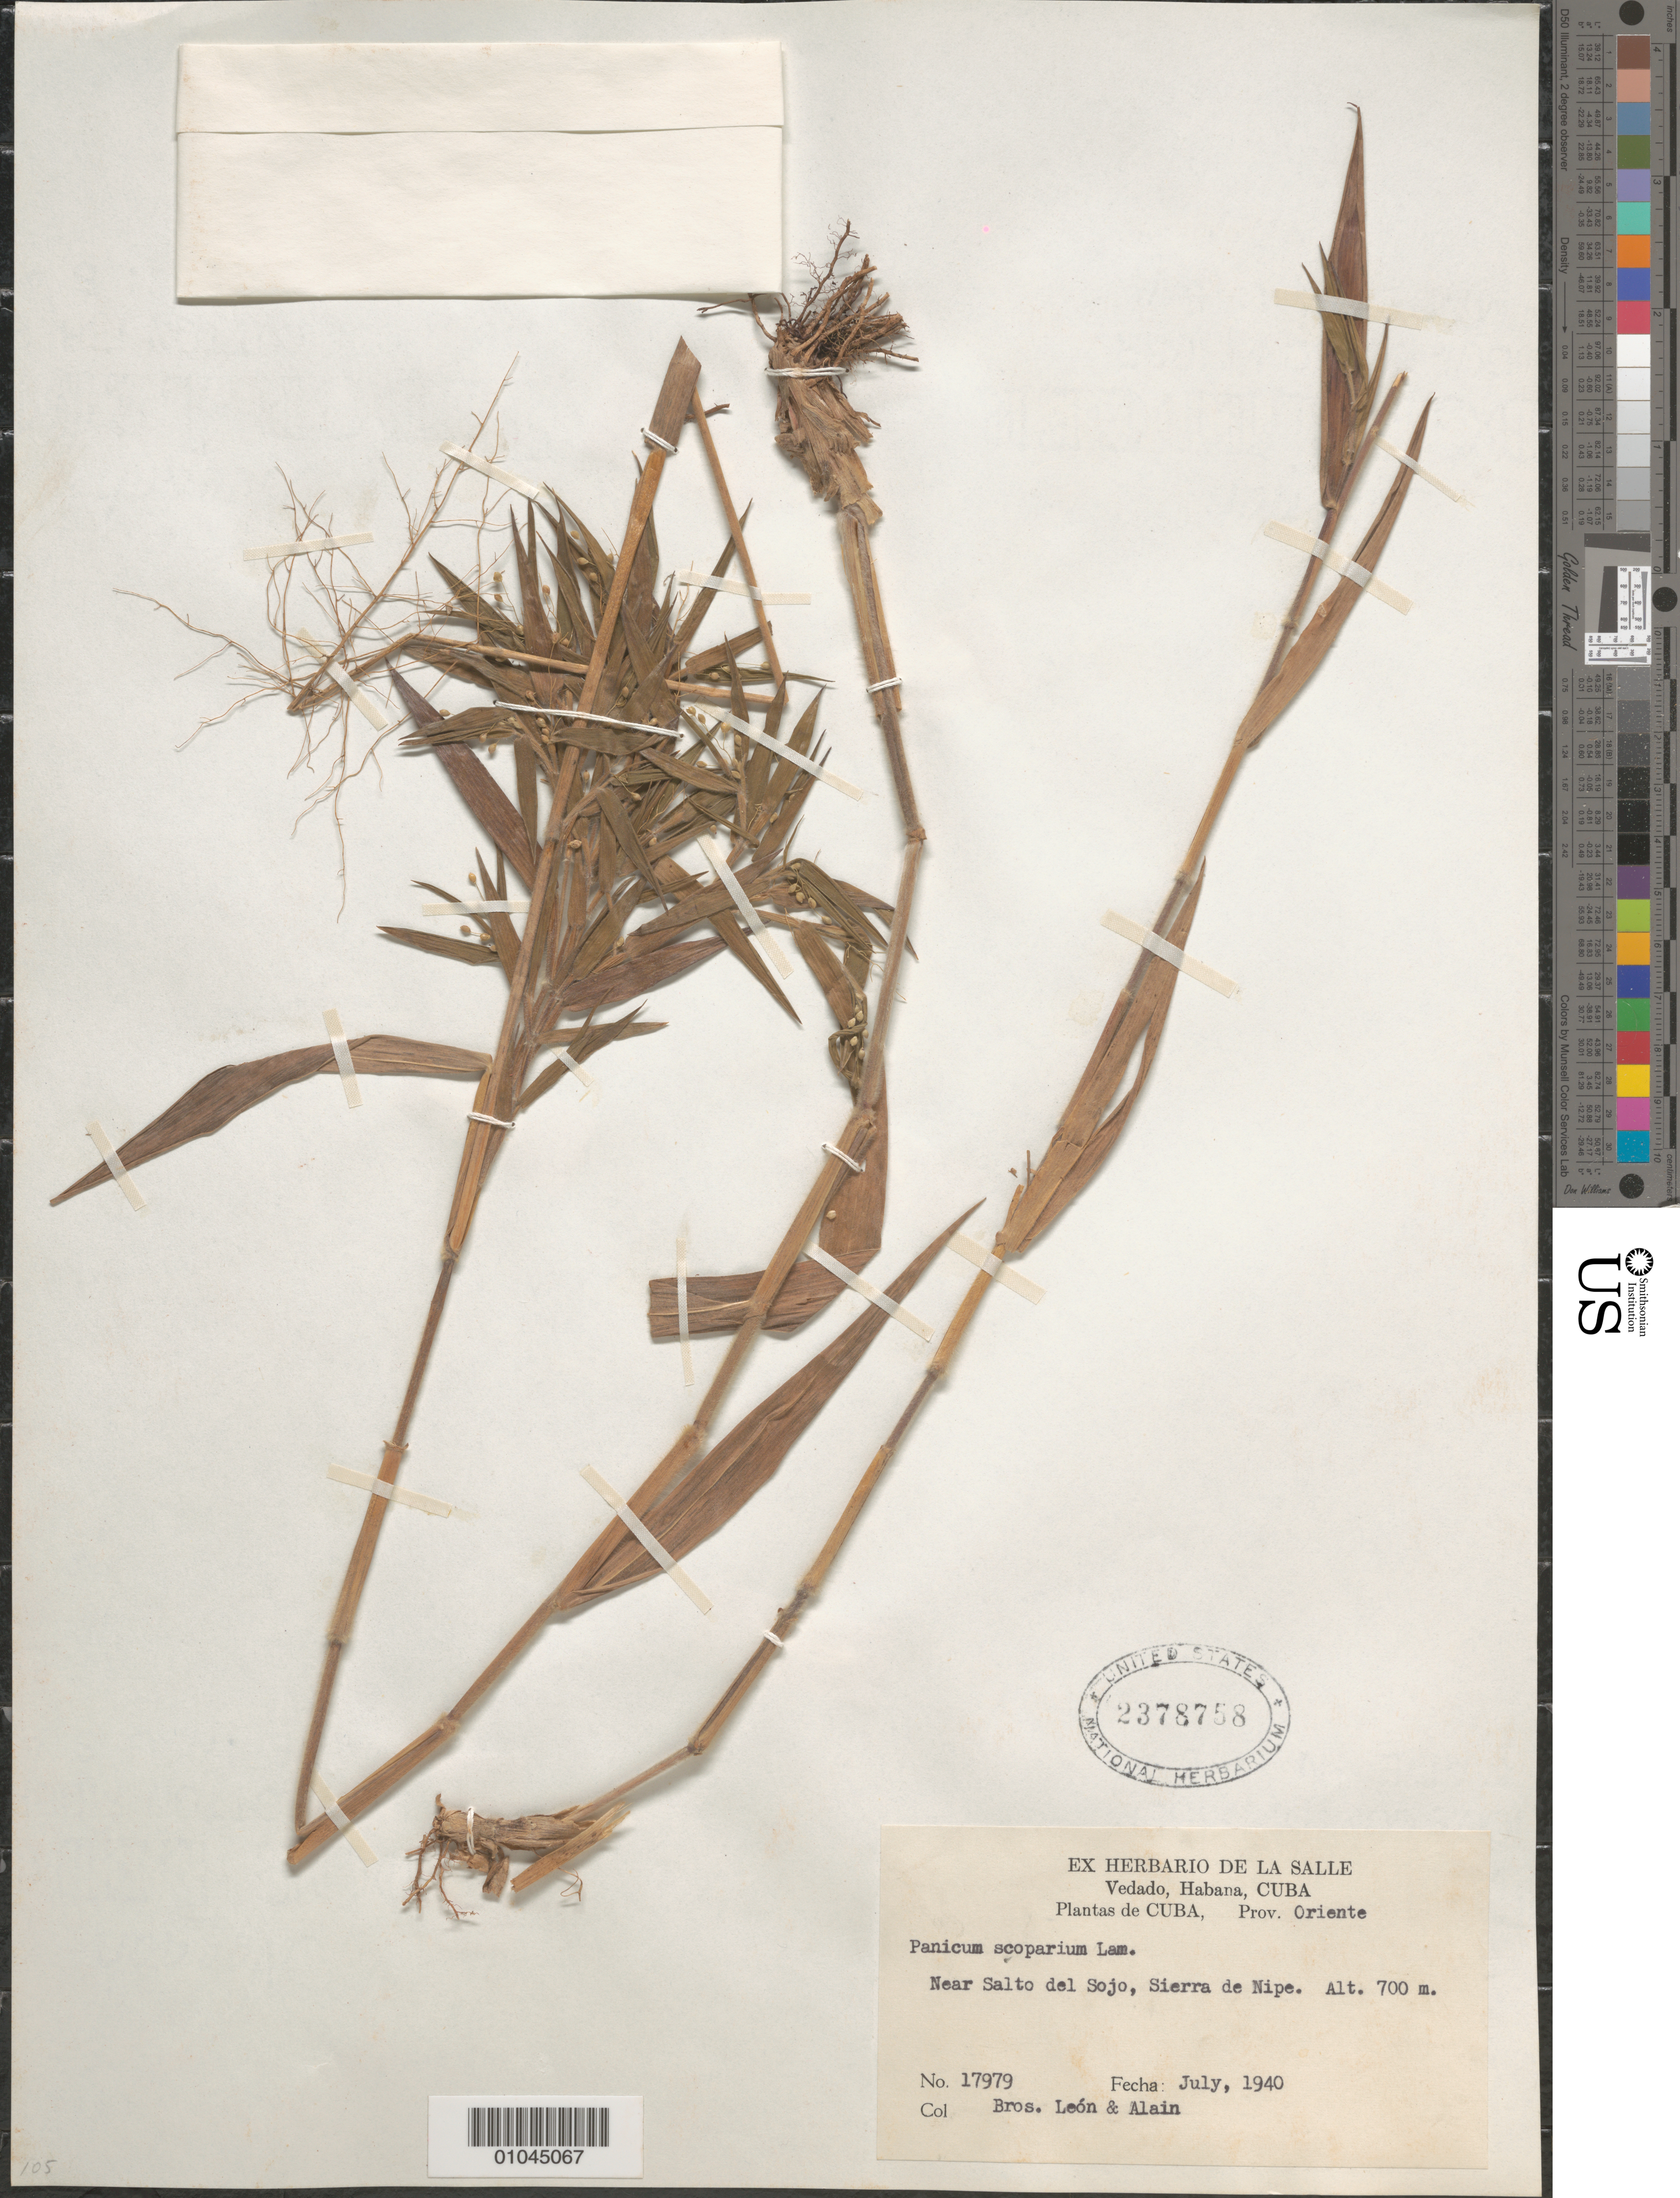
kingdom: Plantae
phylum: Tracheophyta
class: Liliopsida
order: Poales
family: Poaceae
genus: Panicum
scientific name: Panicum scoparium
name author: Lam.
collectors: Bro. León & A. H. Liogier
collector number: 17979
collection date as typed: Jul 1940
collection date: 1940-07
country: Cuba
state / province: Holguín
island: Cuba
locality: Near Salto del Sojo, Sierra de Nipe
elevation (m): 700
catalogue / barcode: US 2378758